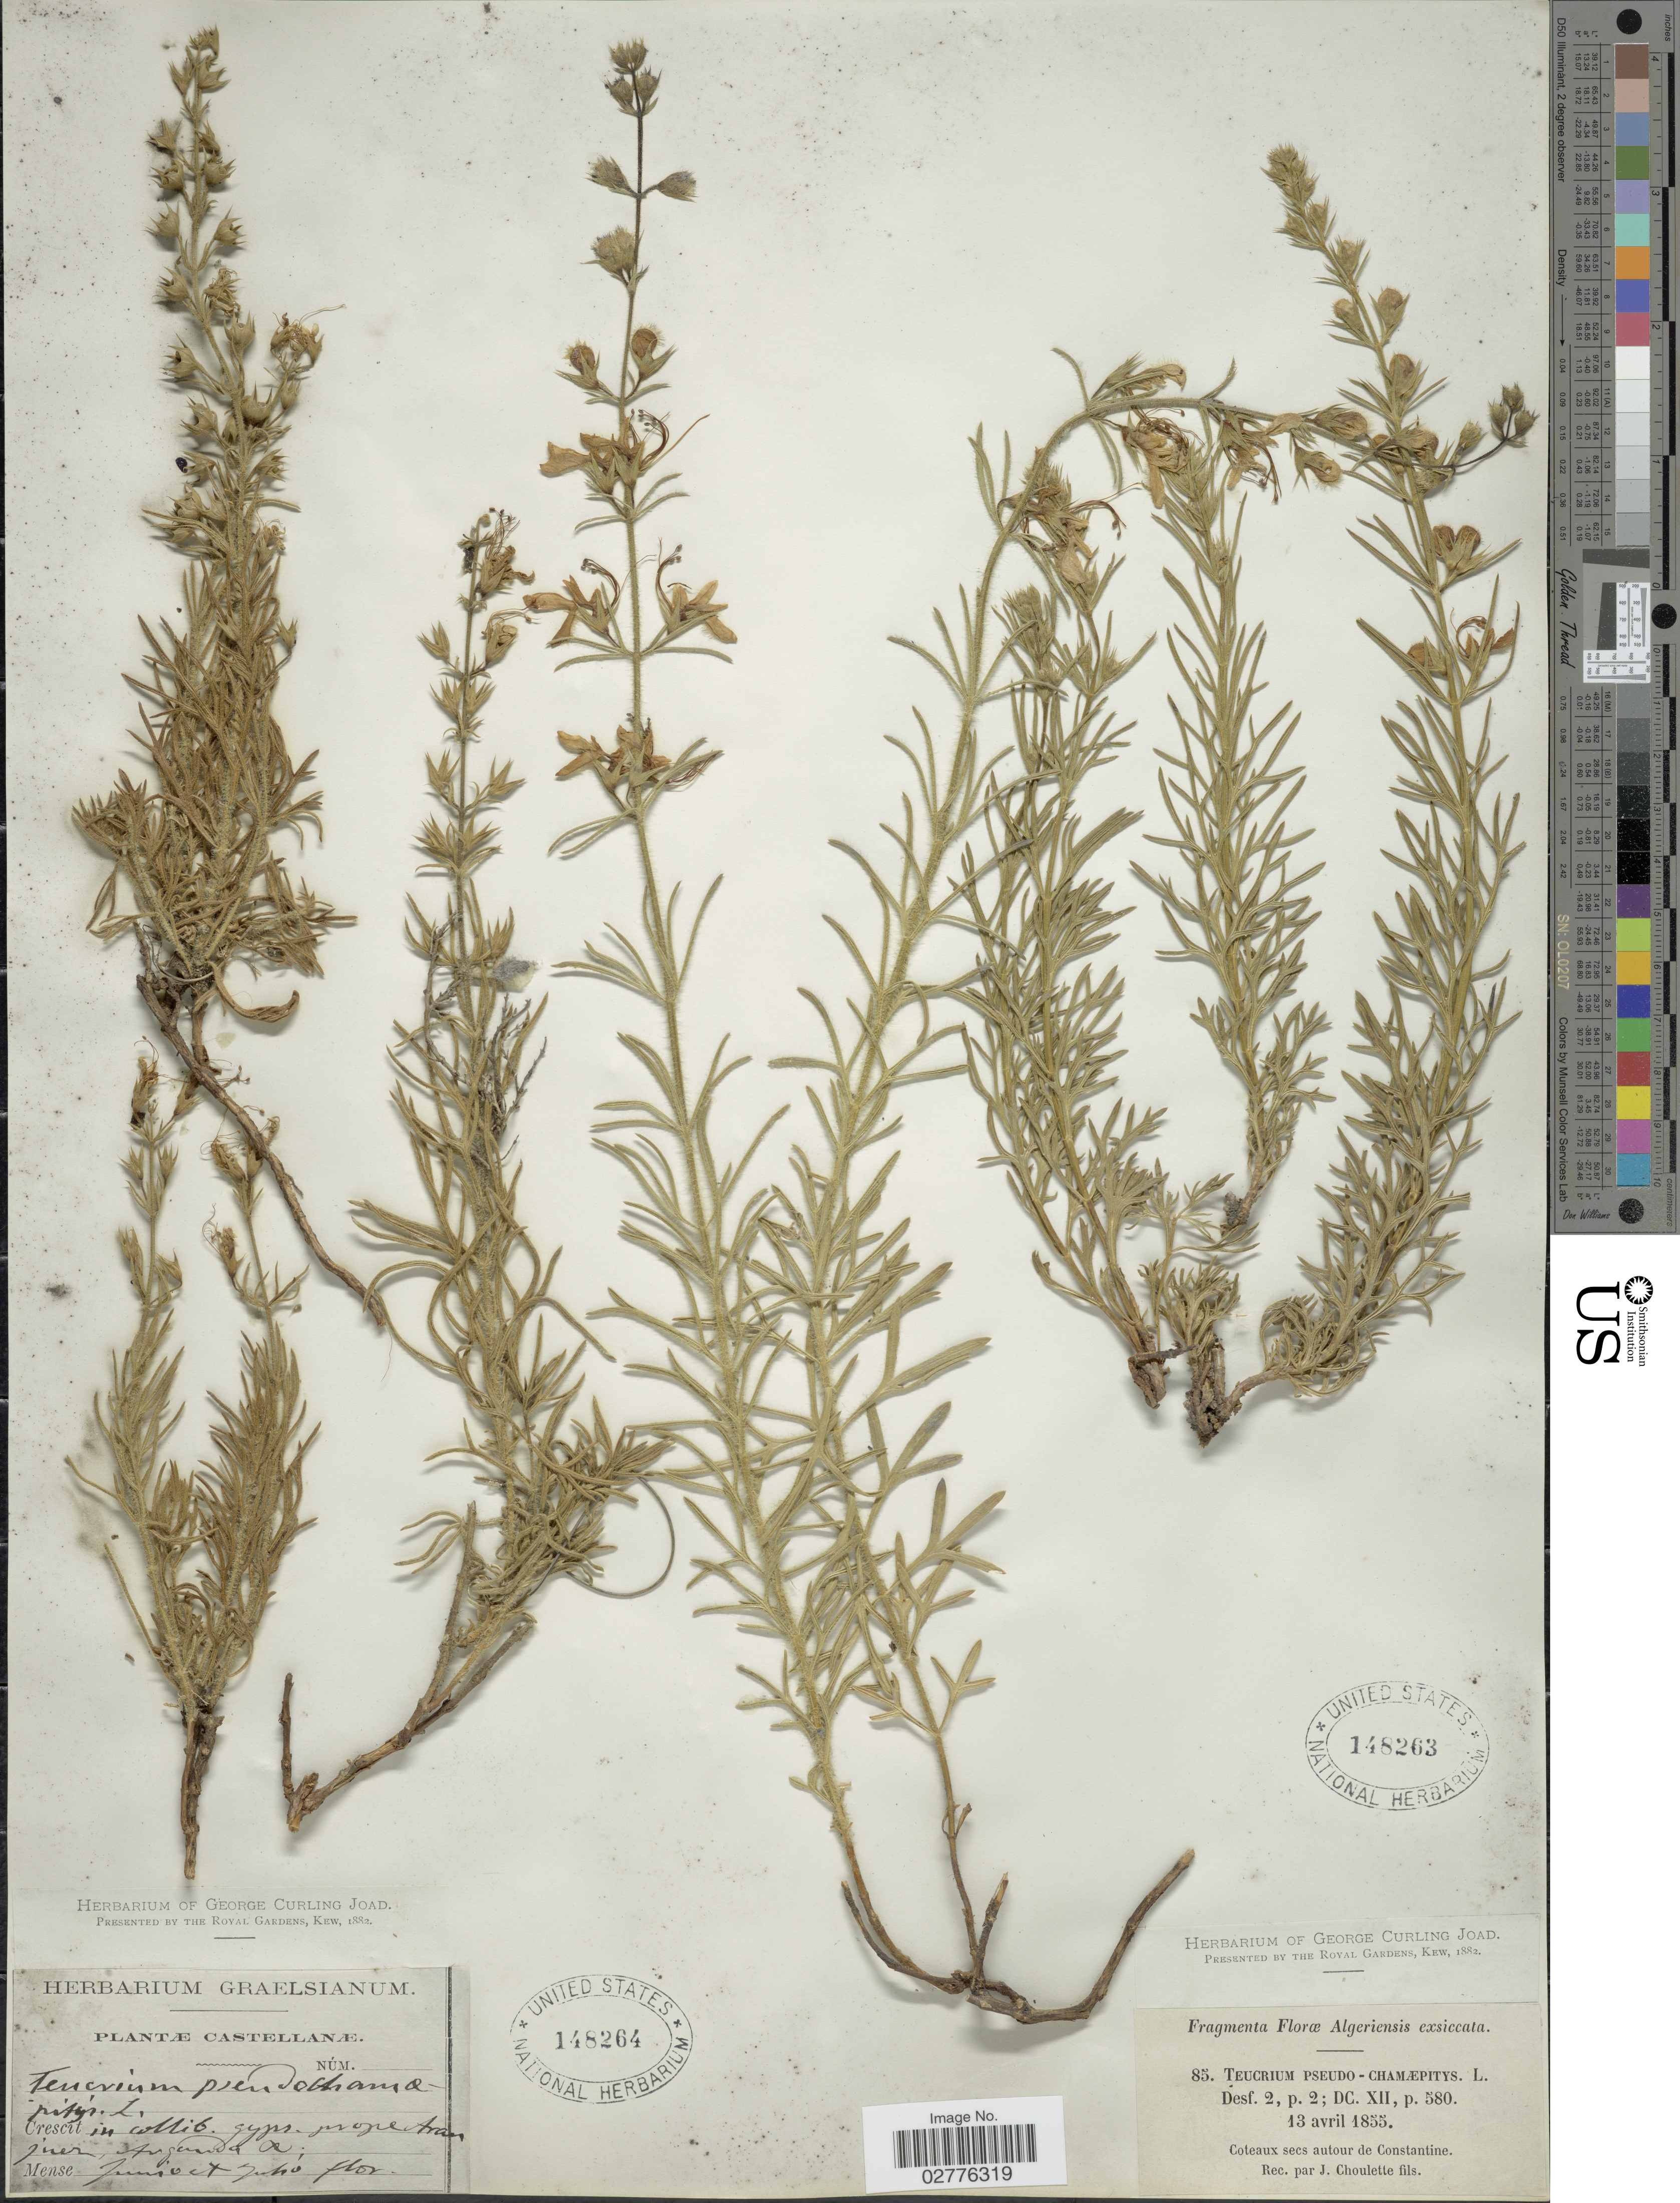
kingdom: Plantae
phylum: Tracheophyta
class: Magnoliopsida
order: Lamiales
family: Lamiaceae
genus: Teucrium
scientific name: Teucrium pseudochamaepitys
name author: L.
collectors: ex Herb. Graelsianum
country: Spain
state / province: Madrid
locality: Prope Aranjuez, Arganda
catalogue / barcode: US 148264